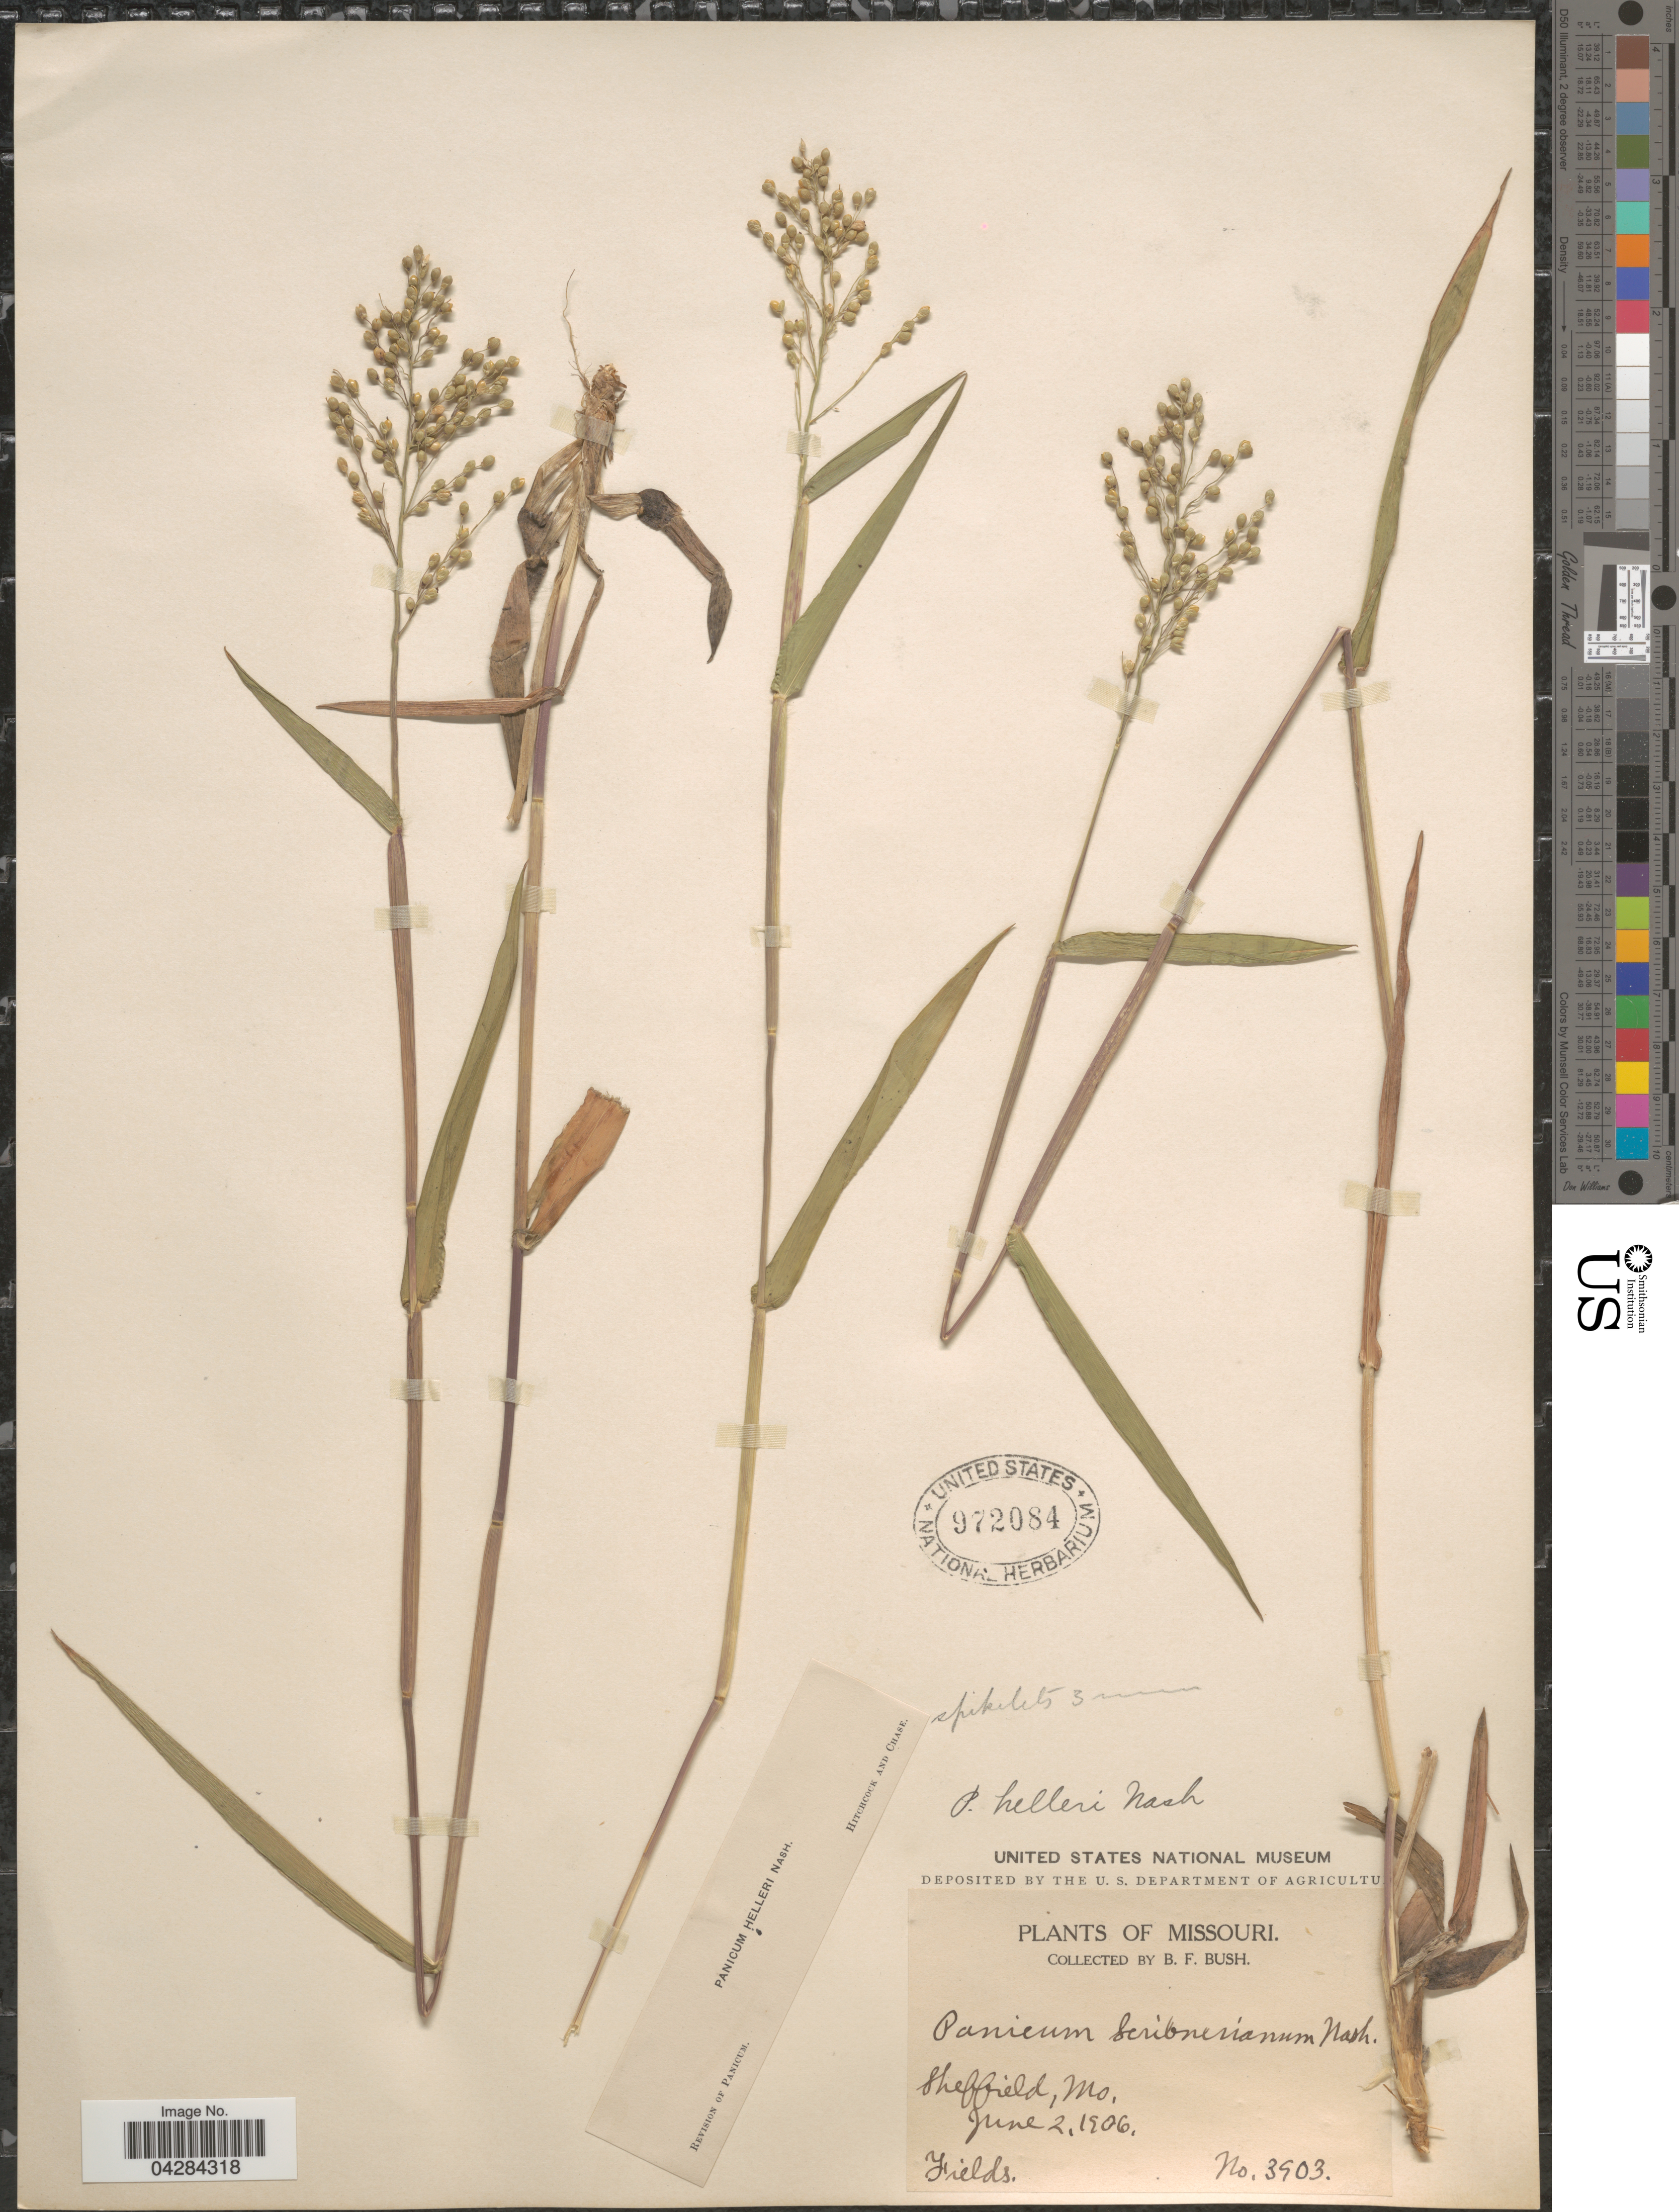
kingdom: Plantae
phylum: Tracheophyta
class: Liliopsida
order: Poales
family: Poaceae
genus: Dichanthelium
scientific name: Dichanthelium oligosanthes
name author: (Schult.) Gould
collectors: B. F. Bush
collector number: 3903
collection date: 1906-06-02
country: United States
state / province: Missouri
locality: Sheffield. Fields.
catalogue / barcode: US 972084